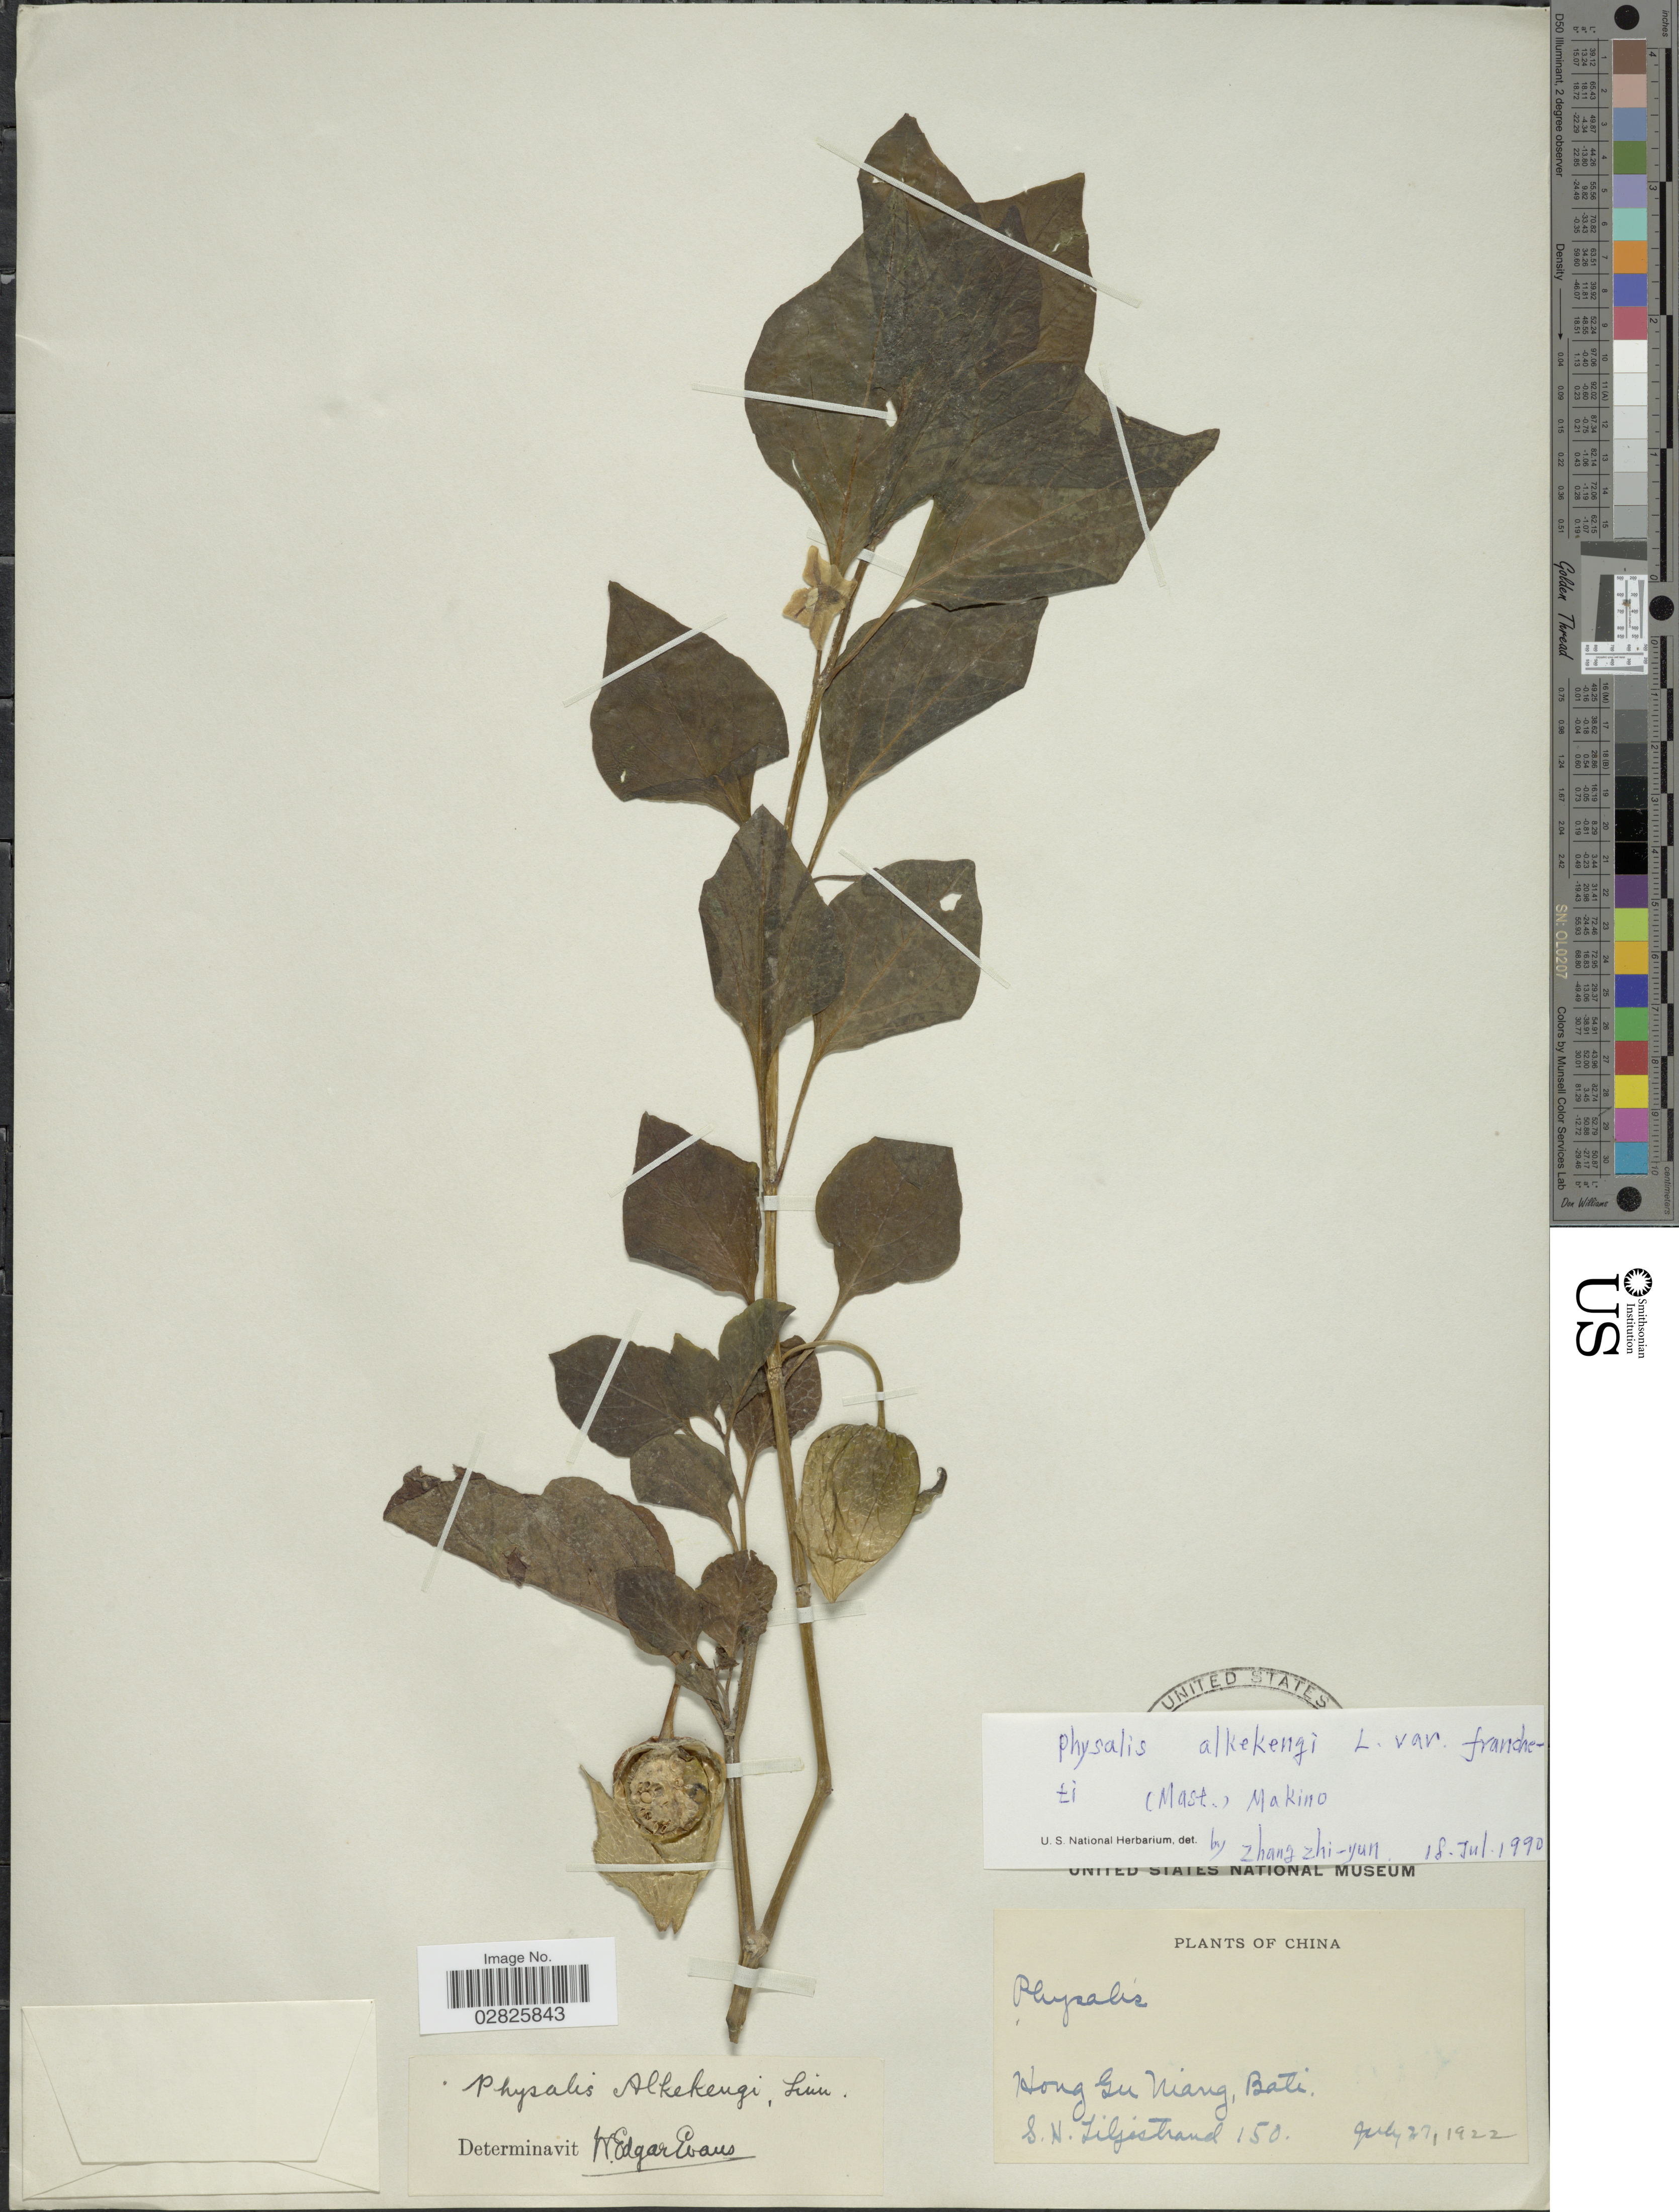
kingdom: Plantae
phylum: Tracheophyta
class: Magnoliopsida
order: Solanales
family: Solanaceae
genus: Physalis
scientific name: Physalis alkekengi var. franchetii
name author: (Mast.) Makino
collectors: S. Liljestrand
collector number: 150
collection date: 1922-07-27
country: China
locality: Hong Gu Niang, Bati.